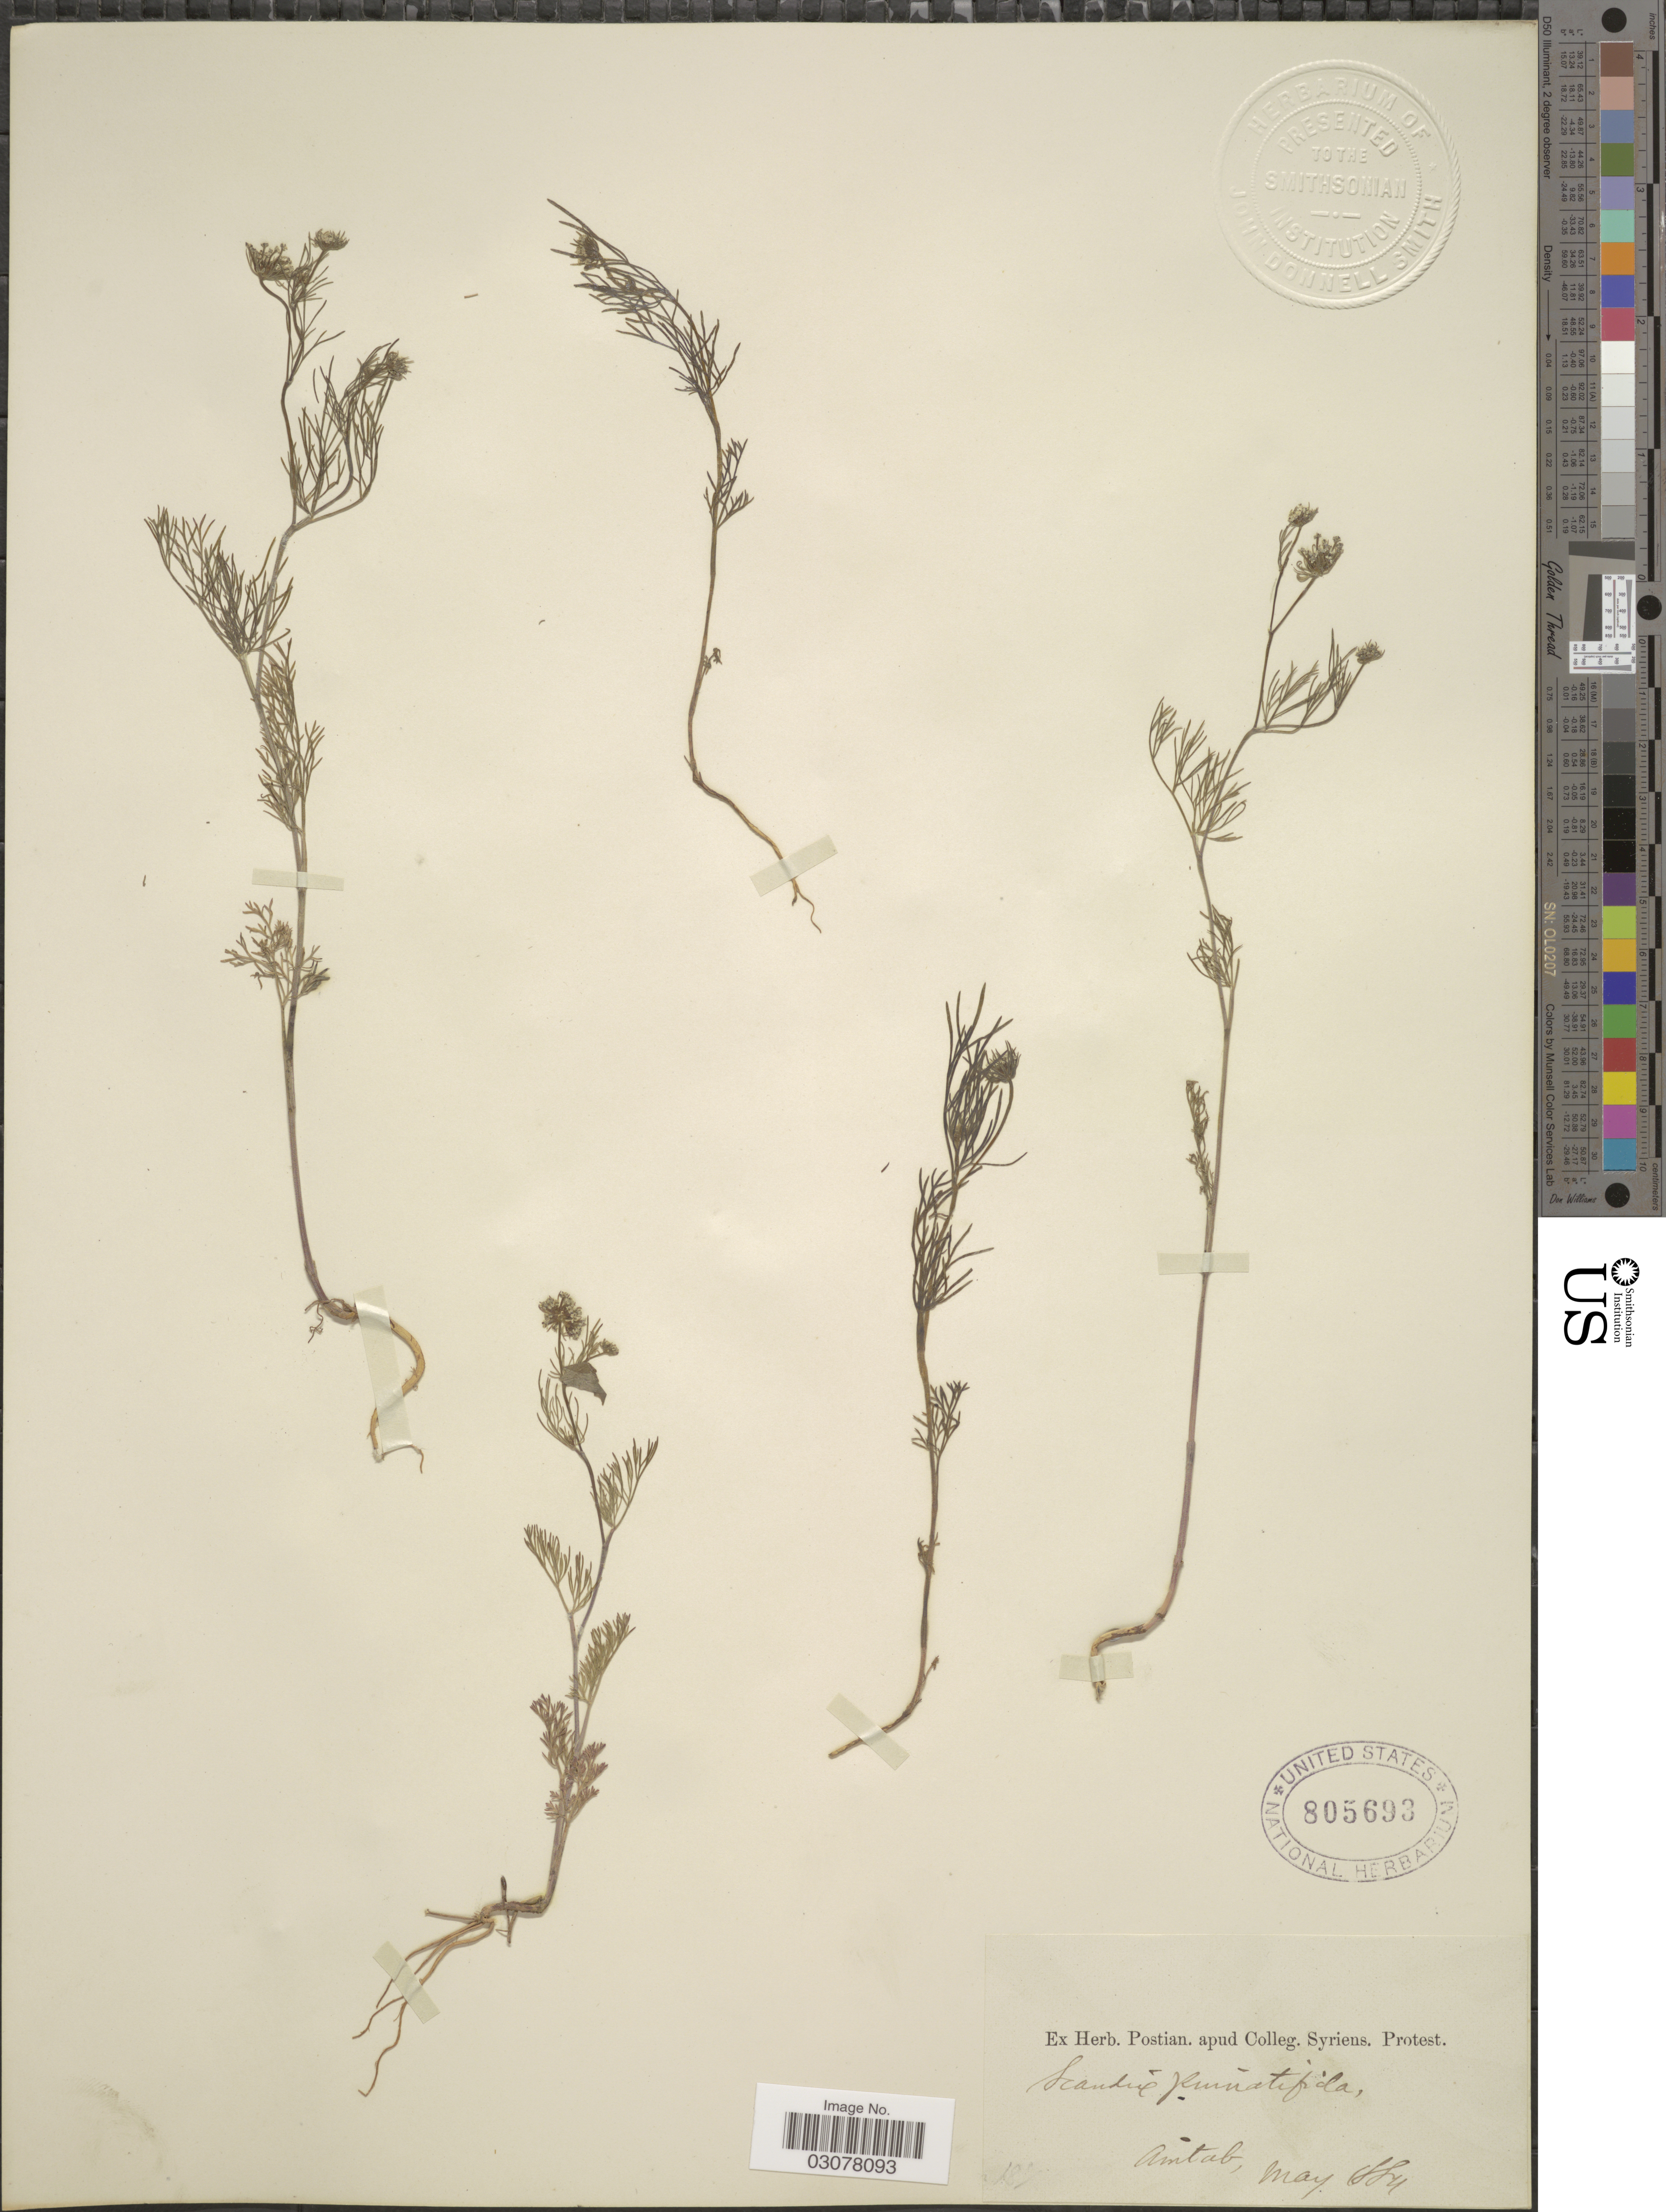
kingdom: Plantae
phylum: Tracheophyta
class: Magnoliopsida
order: Apiales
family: Apiaceae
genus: Scandix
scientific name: Scandix pinnatifida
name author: Vent.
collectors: ex herb. Postian. apud Colleg. Syriens. Protest. USE "Fannie P. A. Shepard" (10308853) AS PRIMARY COLLECTOR INSTEAD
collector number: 184*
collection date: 1884-05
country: Turkey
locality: Aintab.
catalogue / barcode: US 805693